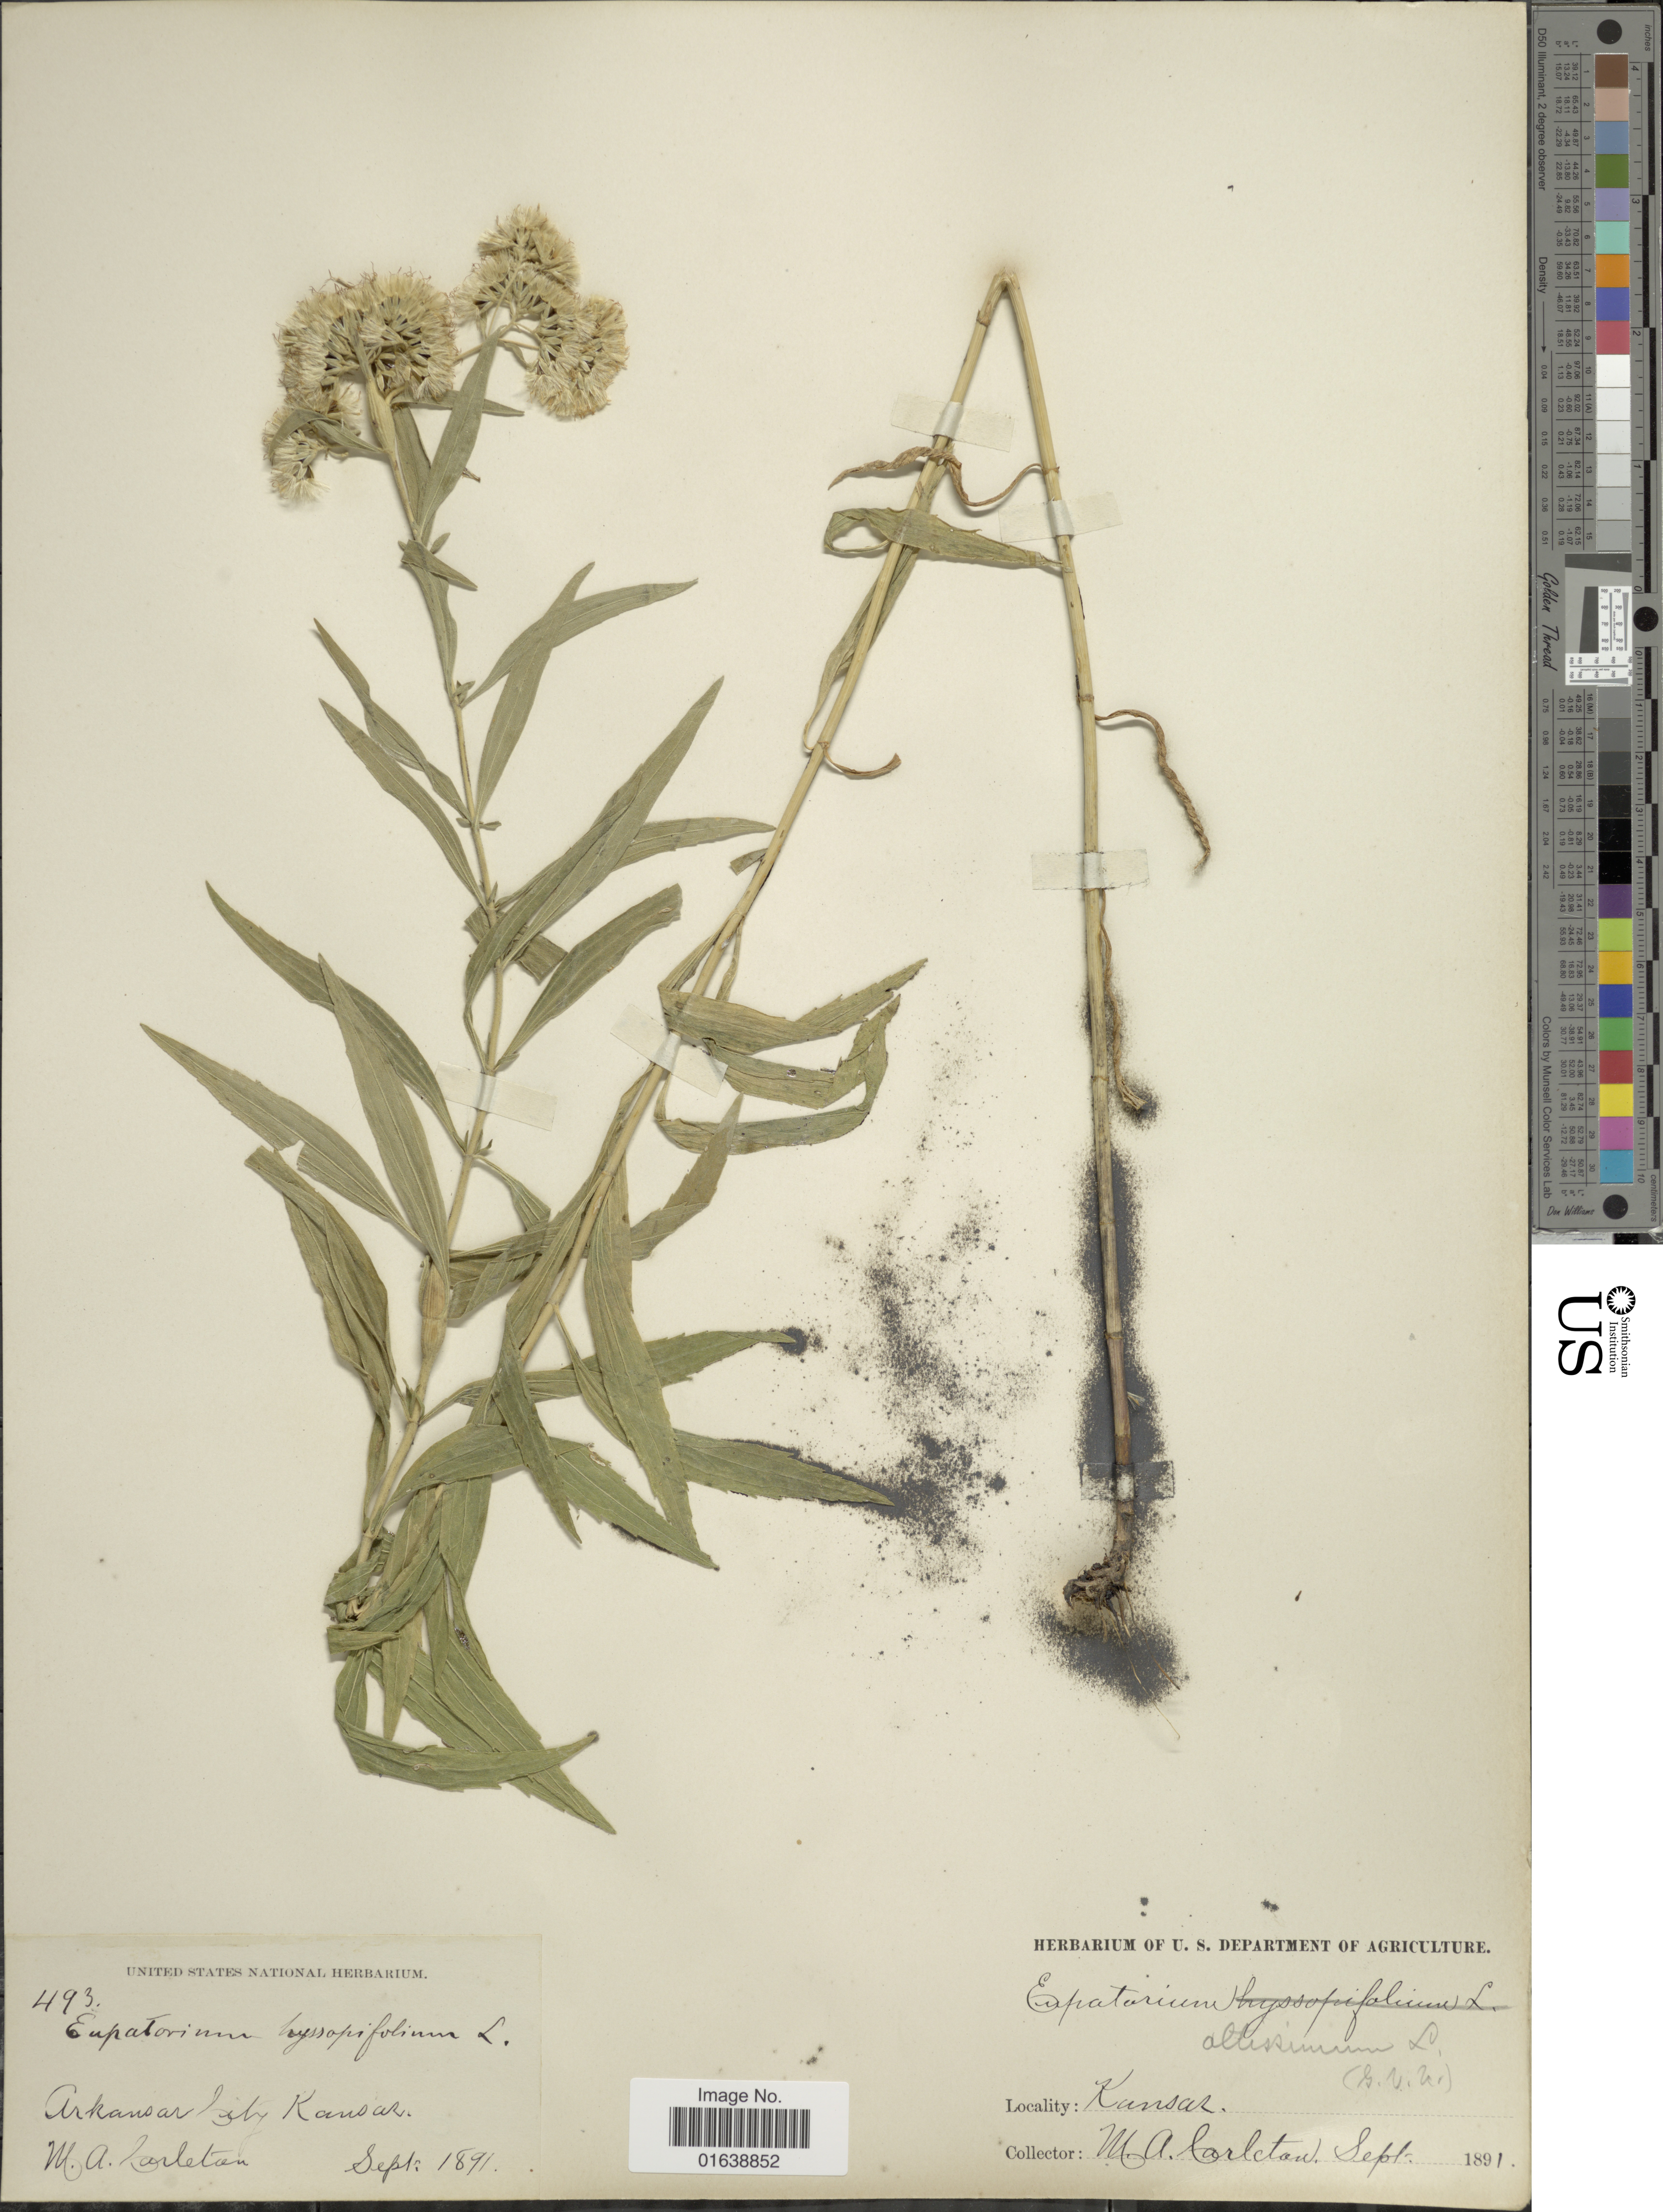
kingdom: Plantae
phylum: Tracheophyta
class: Magnoliopsida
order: Asterales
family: Asteraceae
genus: Eupatorium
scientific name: Eupatorium altissimum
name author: L.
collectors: M. A. Carleton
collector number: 493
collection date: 1891-09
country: United States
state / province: Kansas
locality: Arkansas City